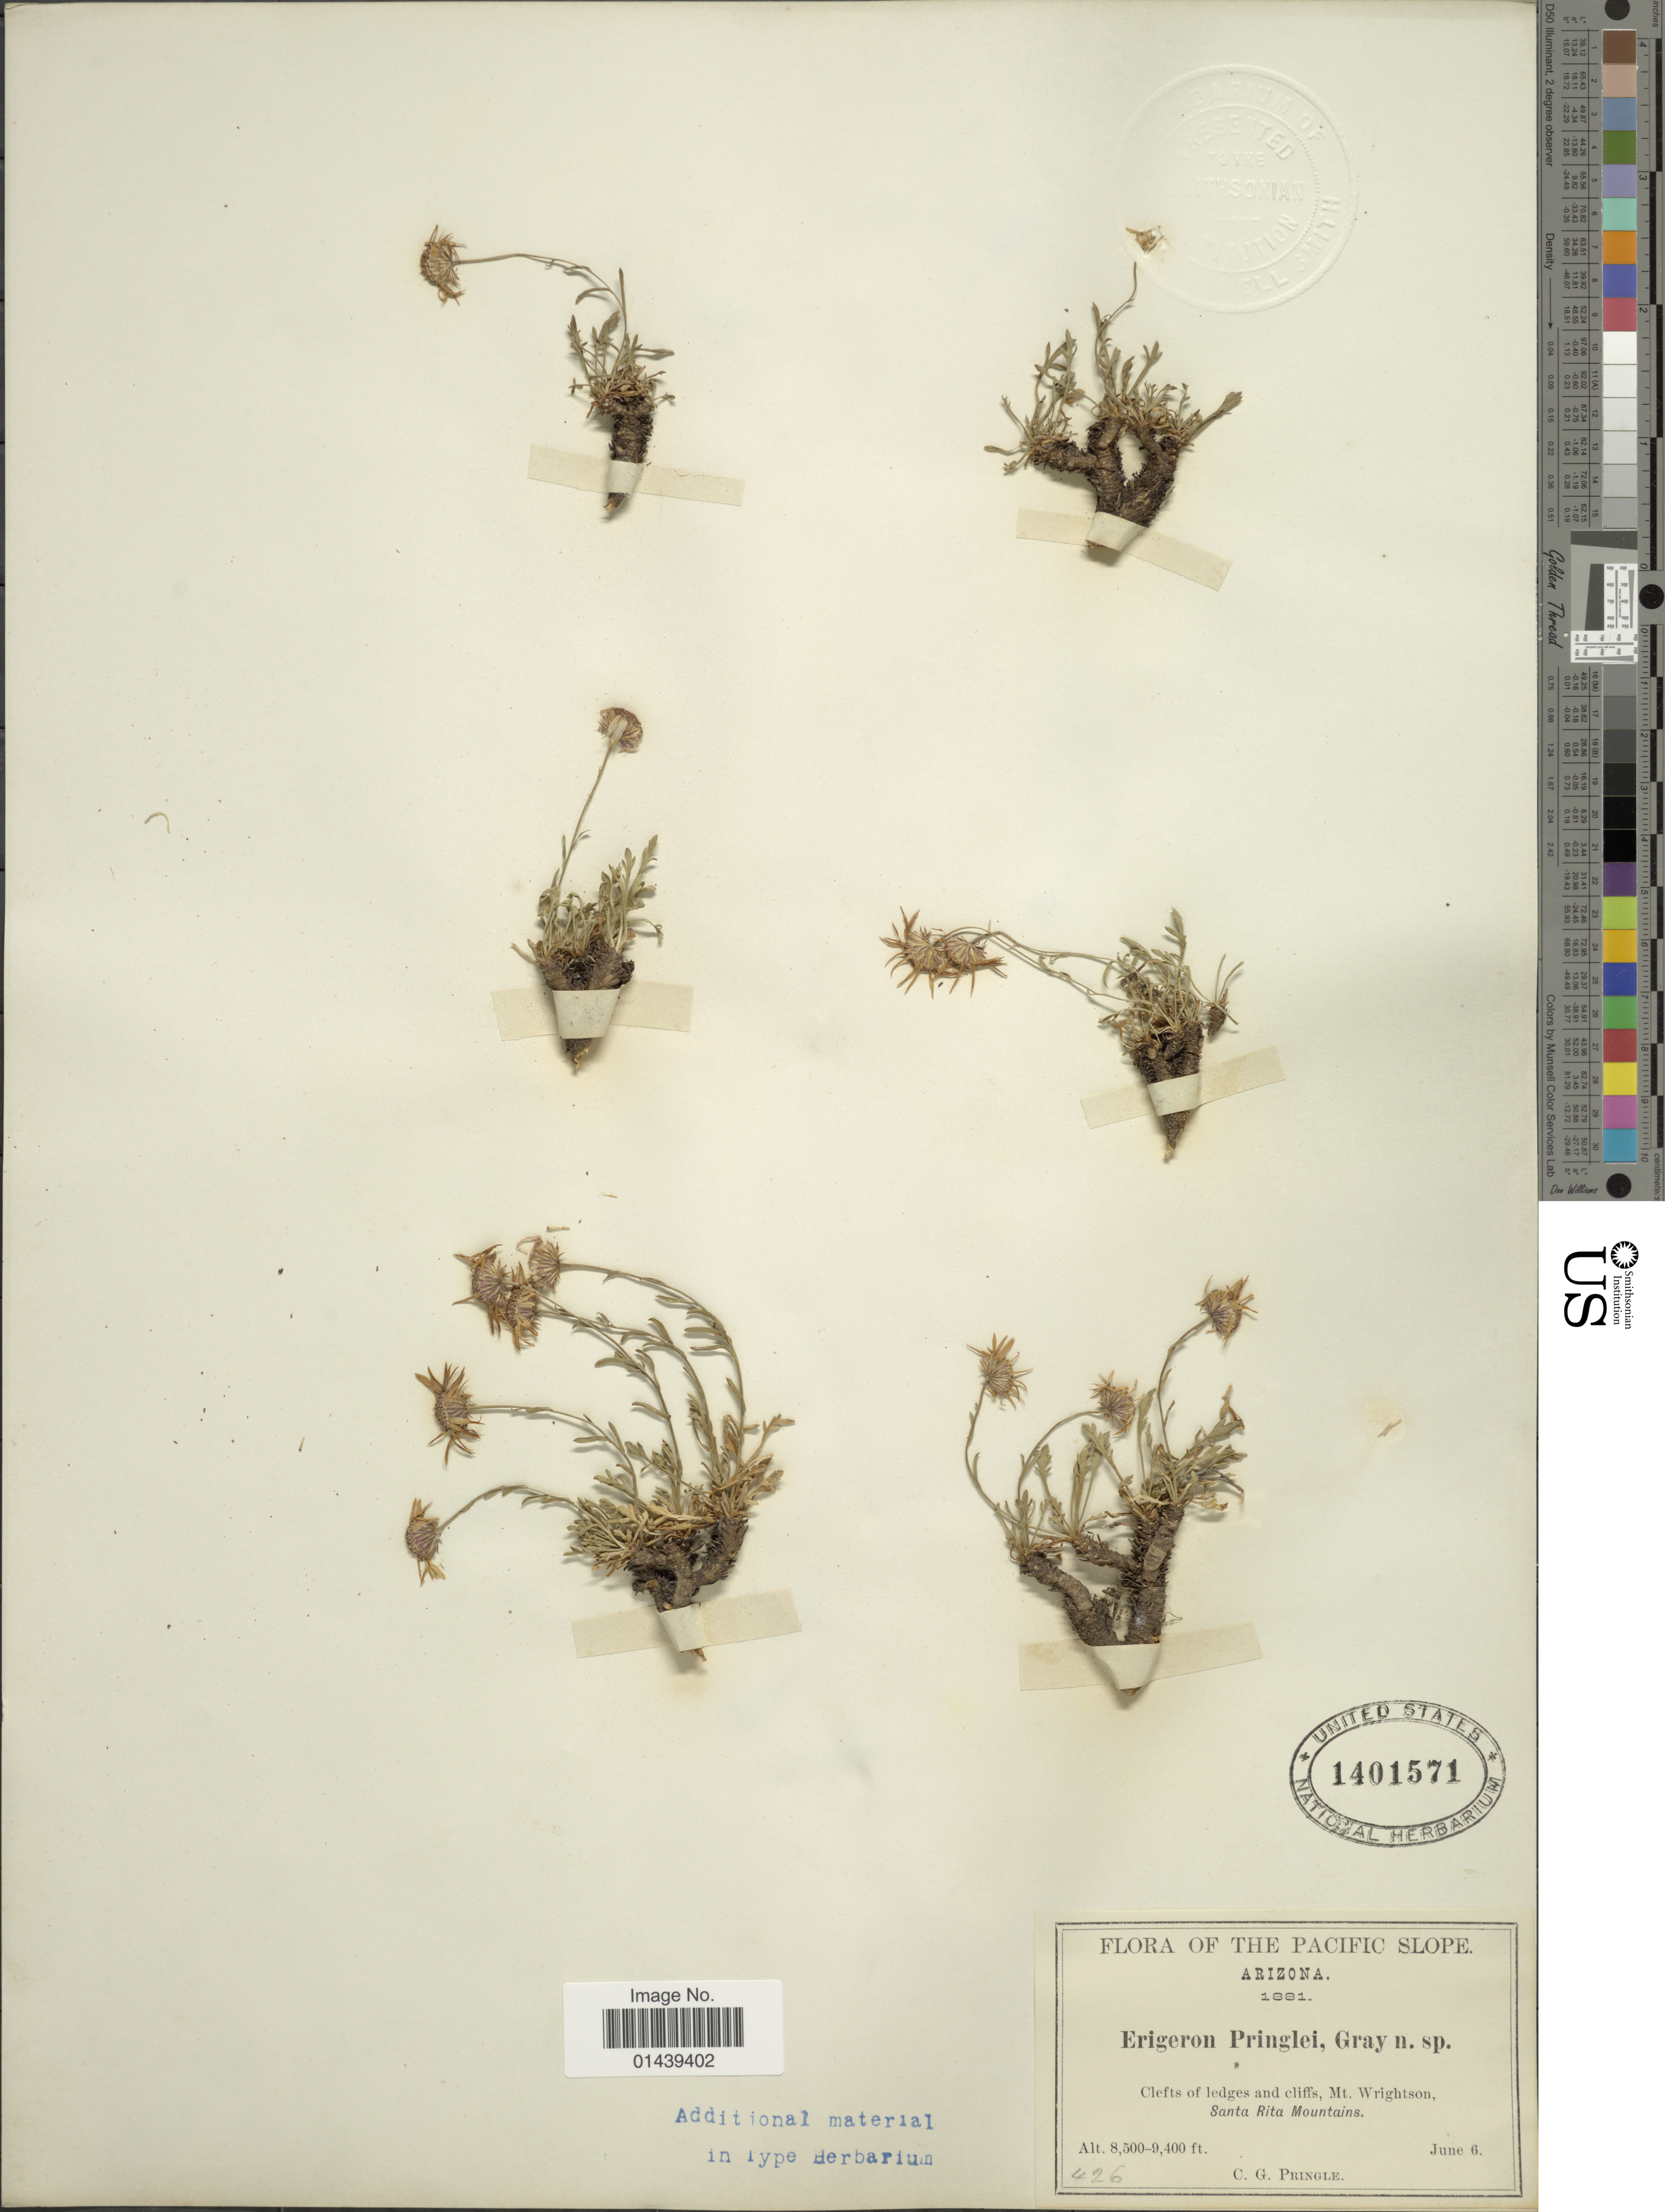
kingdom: Plantae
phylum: Tracheophyta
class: Magnoliopsida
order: Asterales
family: Asteraceae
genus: Erigeron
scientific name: Erigeron pringlei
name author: A. Gray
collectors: C. G. Pringle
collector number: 426?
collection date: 1881-06-06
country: United States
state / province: Arizona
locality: Pacific Slope. Mt. Wrightson, Santa Rita Mountains.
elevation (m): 2591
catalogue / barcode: US 1401571